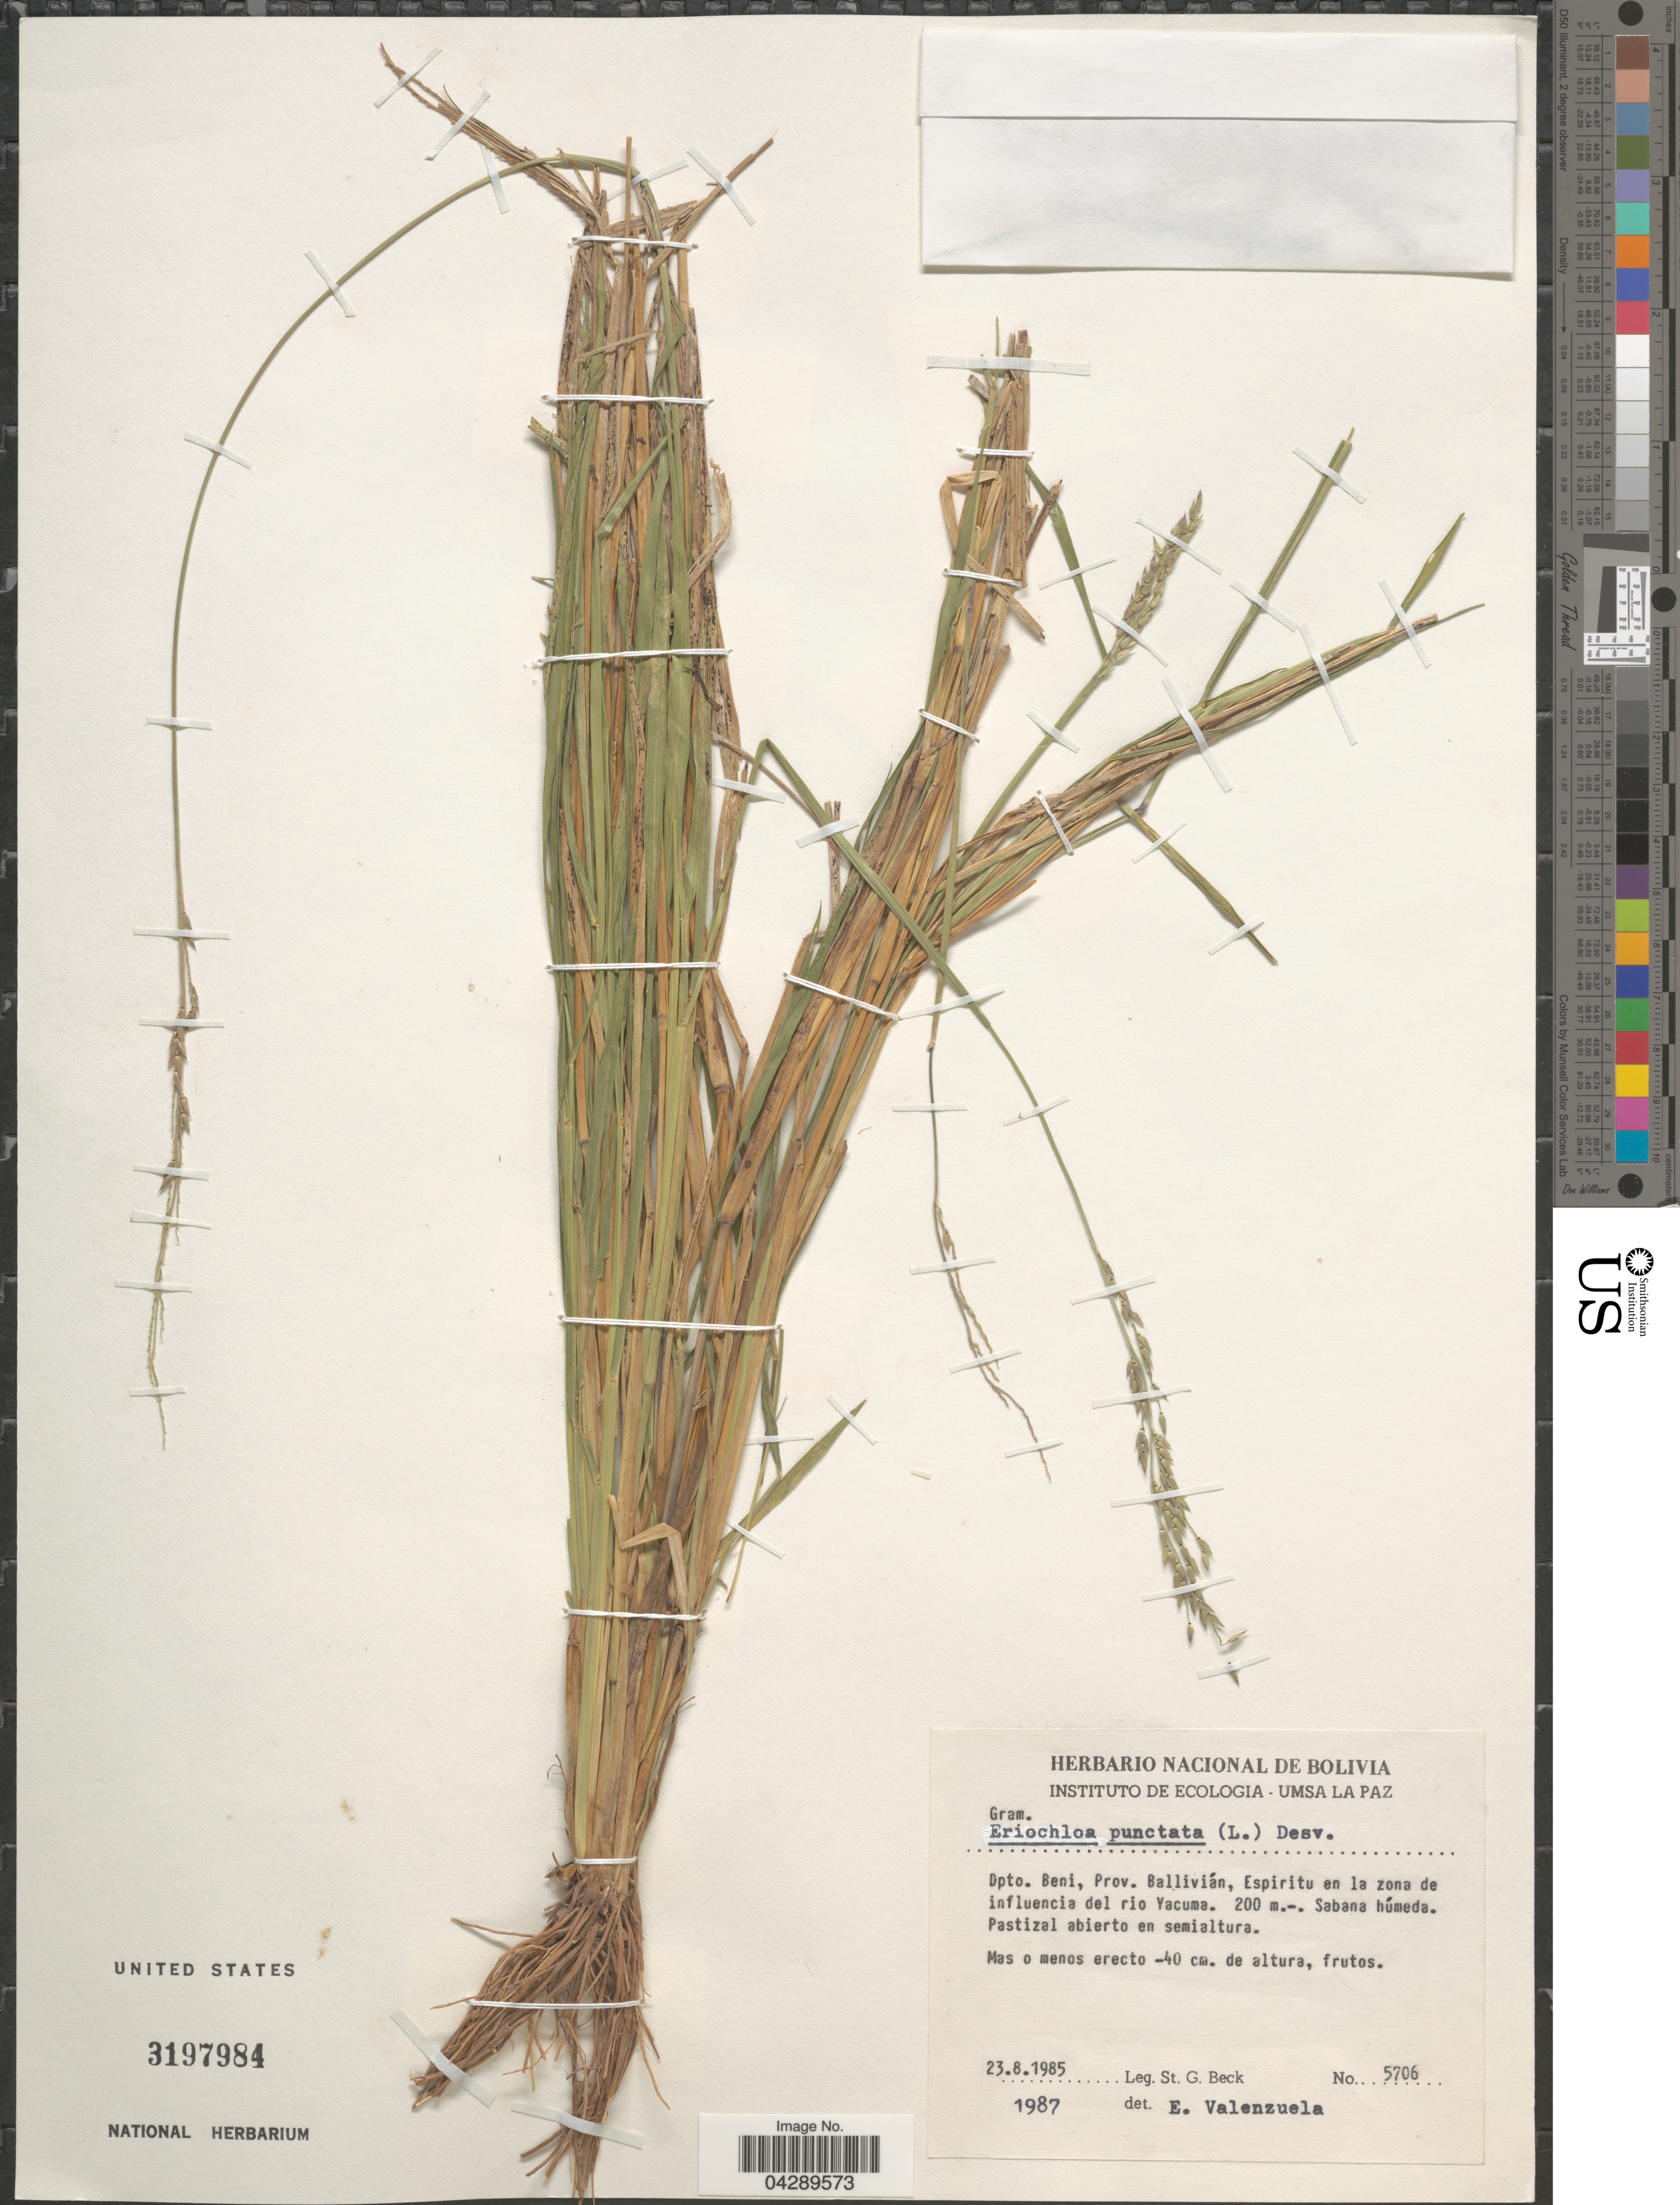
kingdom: Plantae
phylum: Tracheophyta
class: Liliopsida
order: Poales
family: Poaceae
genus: Eriochloa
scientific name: Eriochloa punctata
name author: (L.) Desv. ex Ham.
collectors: S. G. Beck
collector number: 5706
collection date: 1985-08-23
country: Bolivia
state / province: Beni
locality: Dpto. Beni, Prov. Ballivián, Espiritu en la zona de influencia del rio Yacuma.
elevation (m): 200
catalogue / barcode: US 3197984